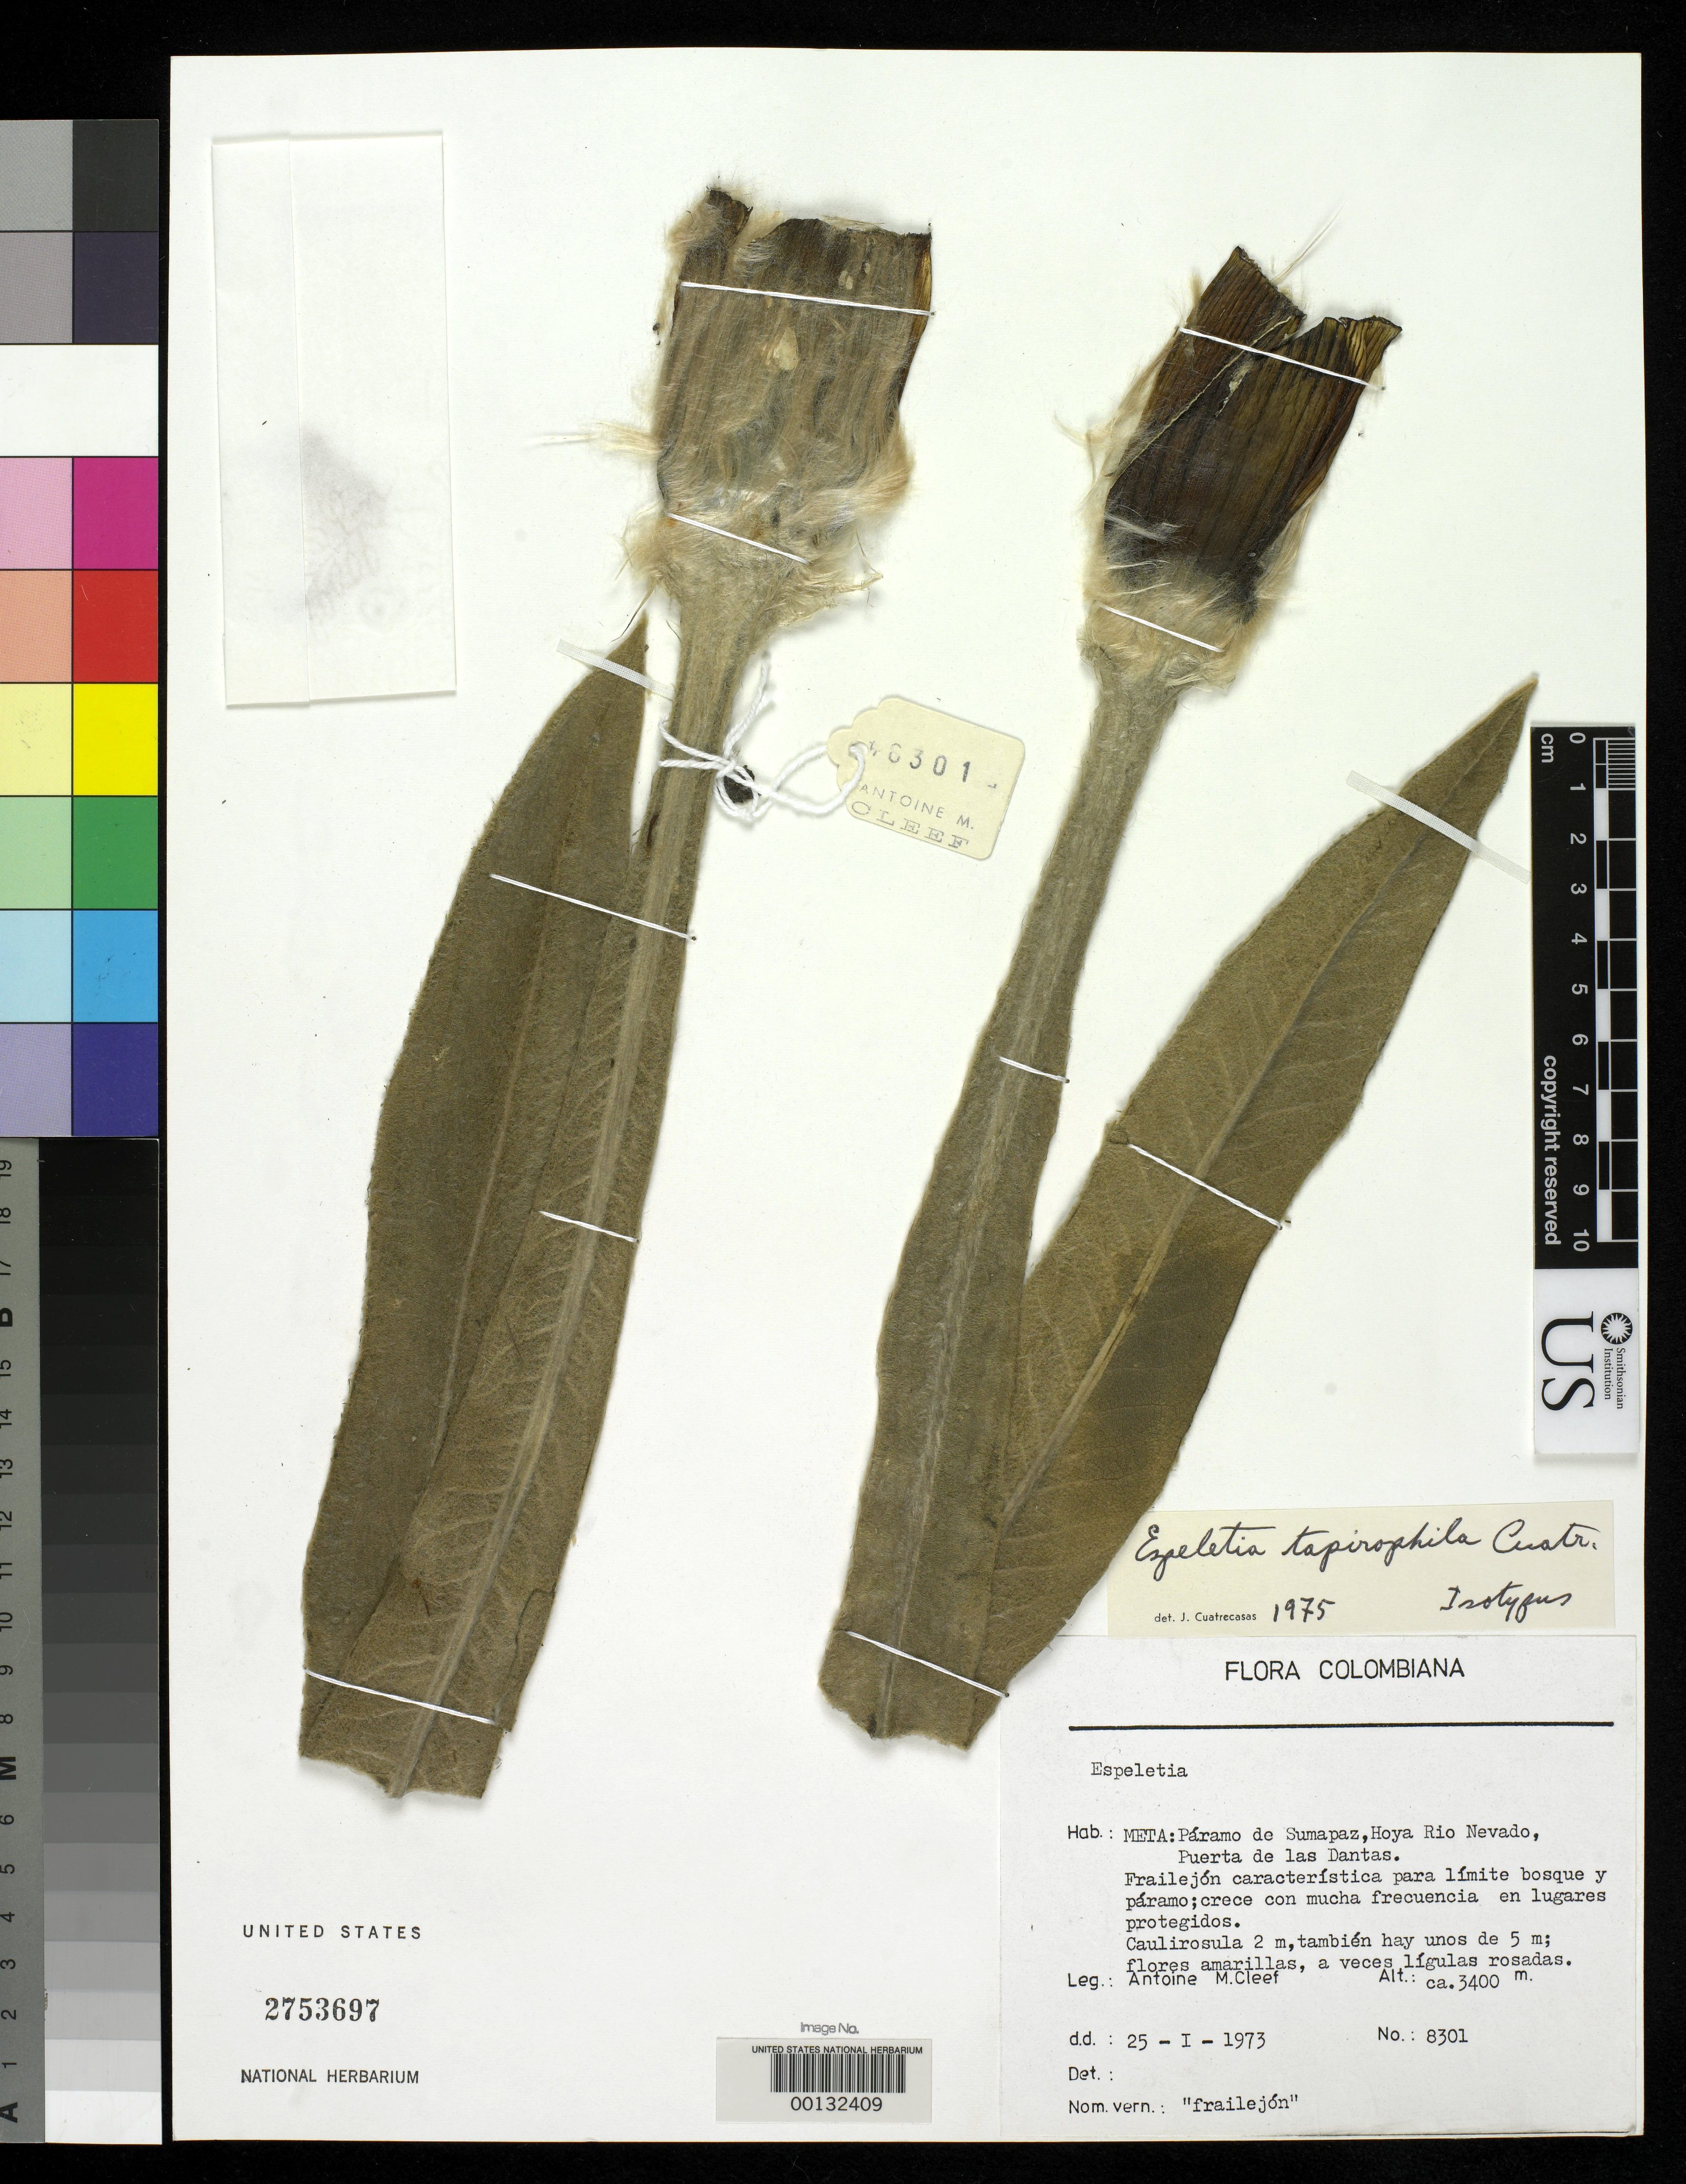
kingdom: Plantae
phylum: Tracheophyta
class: Magnoliopsida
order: Asterales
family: Asteraceae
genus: Espeletia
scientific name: Espeletia tapirophila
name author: Cuatrec.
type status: Isotype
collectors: A. M. Cleef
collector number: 8301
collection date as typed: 25 Jan 1973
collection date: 1973-01-25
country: Colombia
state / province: Meta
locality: Páramo de Sumapaz, Hoya Rio Nevada, Puerta de Las Dantas.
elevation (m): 3400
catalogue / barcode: US 2753697